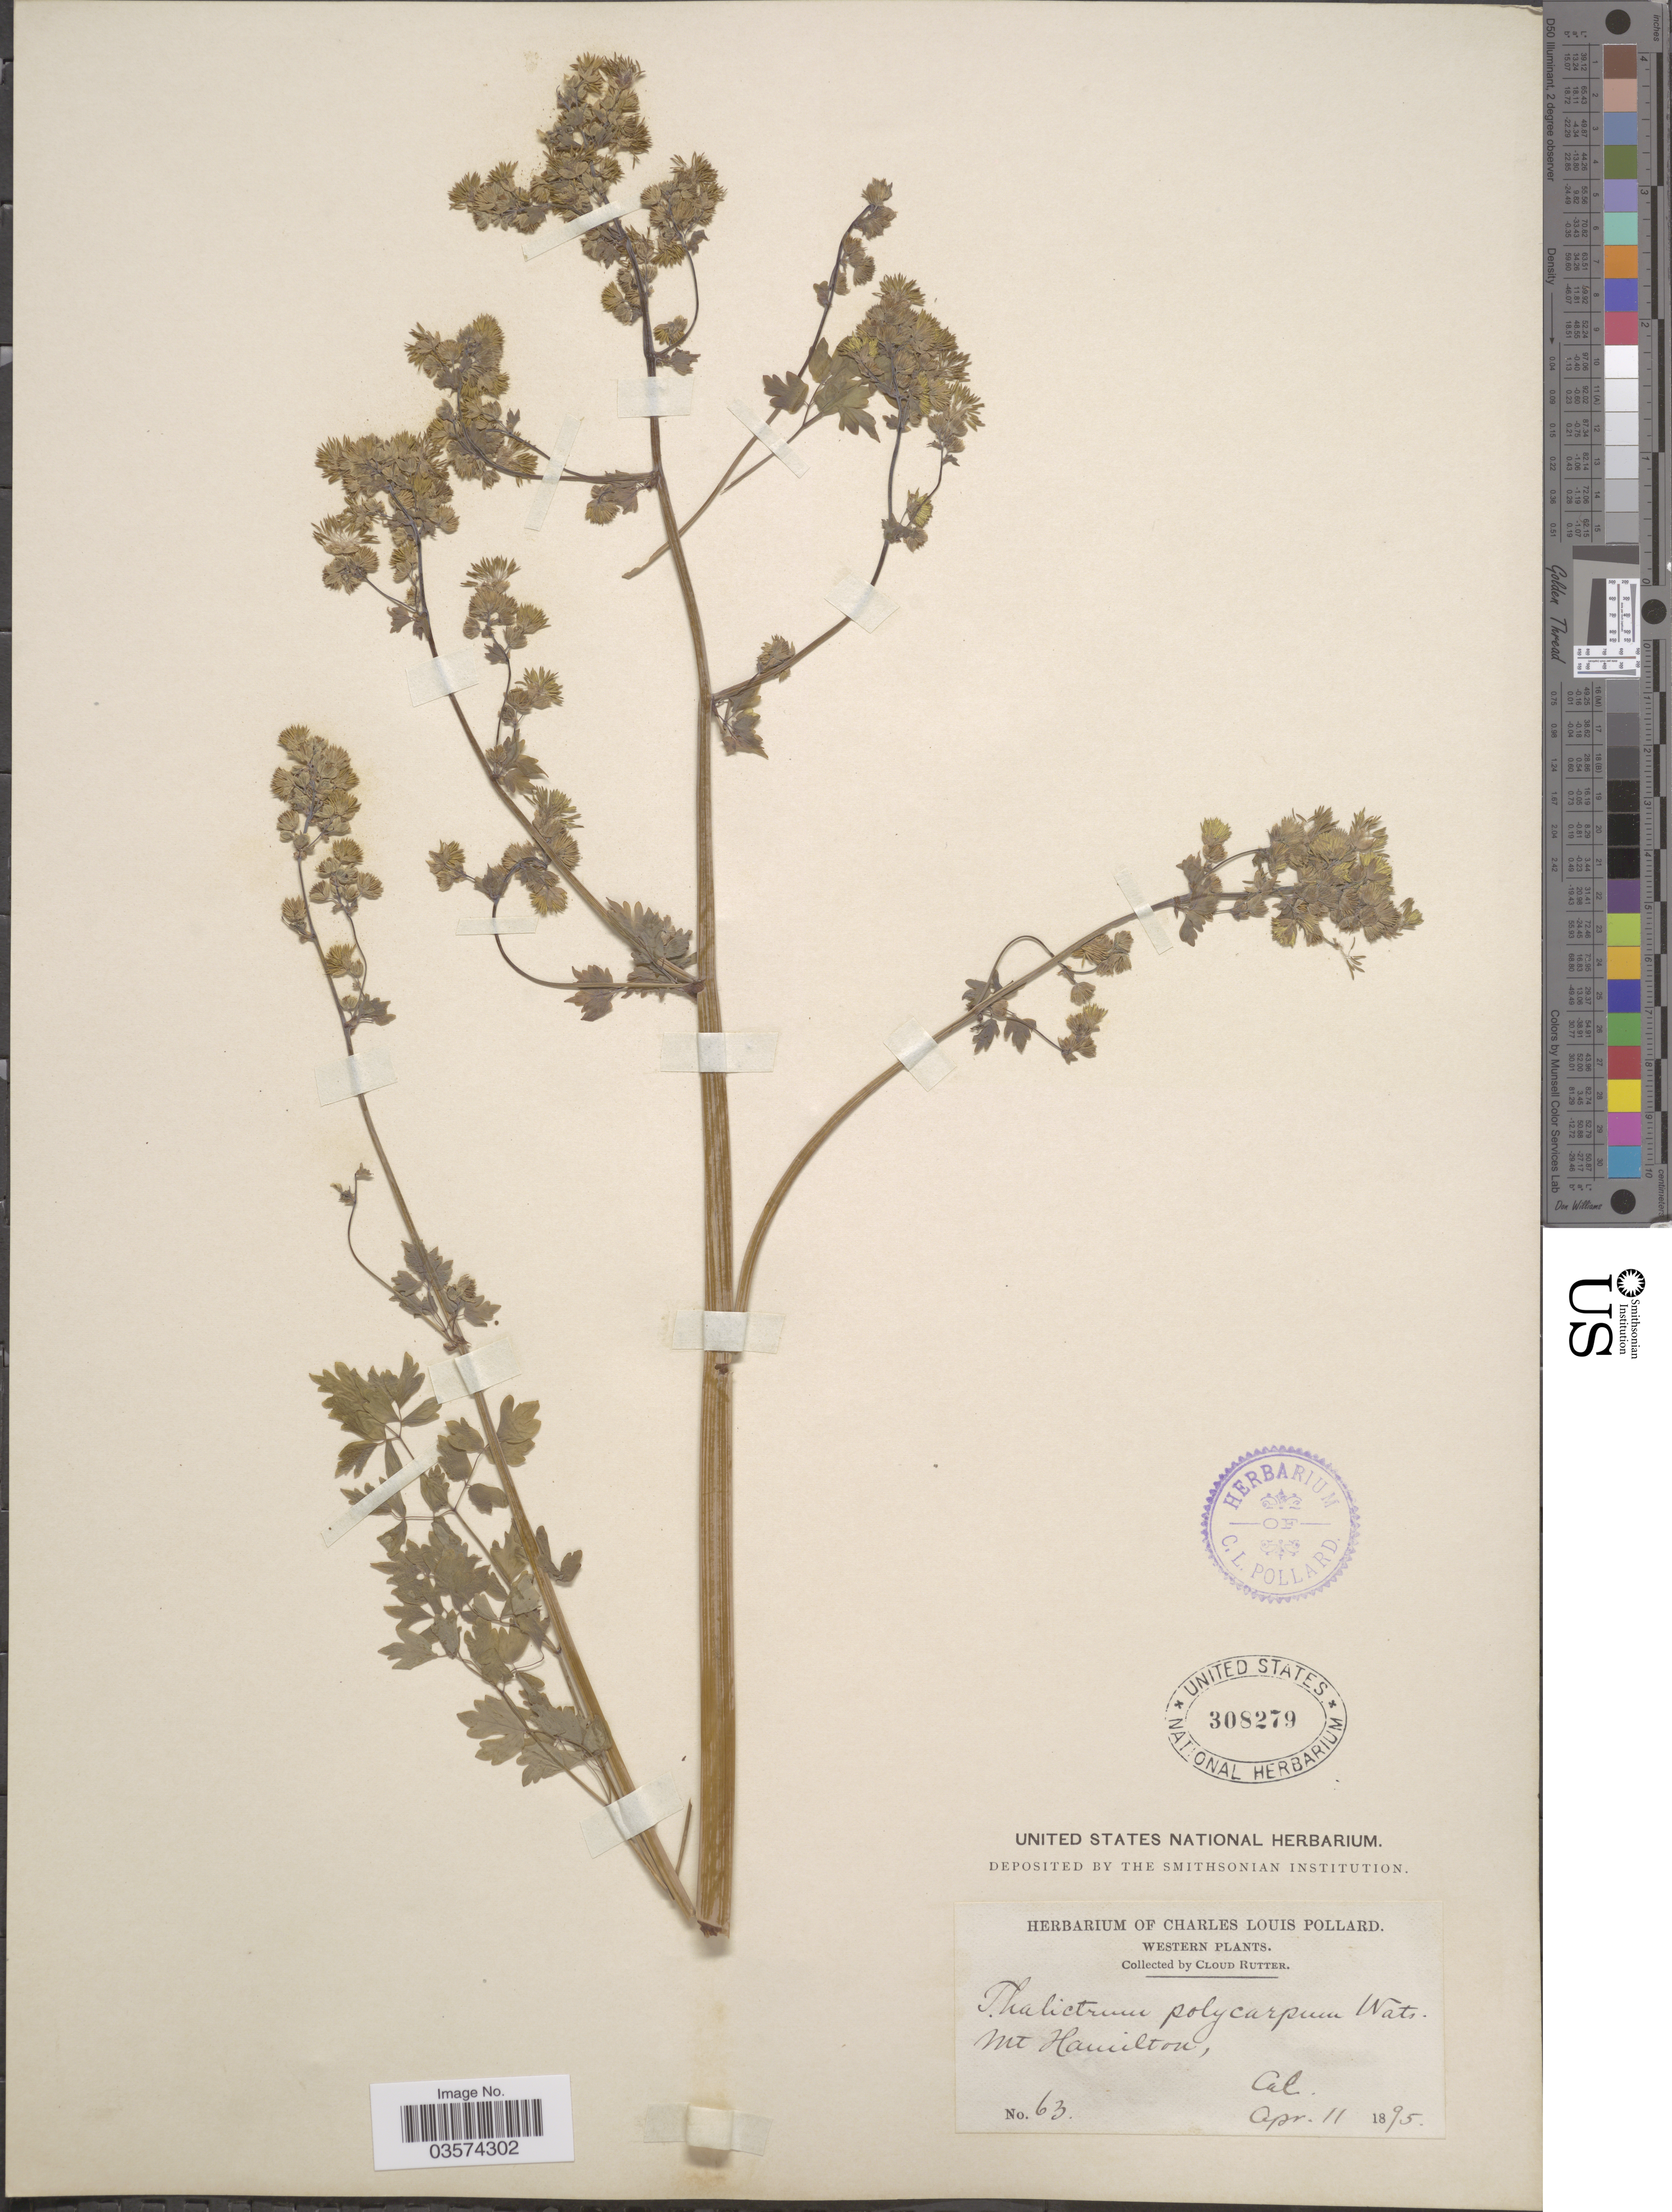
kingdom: Plantae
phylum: Tracheophyta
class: Magnoliopsida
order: Ranunculales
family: Ranunculaceae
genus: Thalictrum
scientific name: Thalictrum polycarpum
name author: (Torr.) S. Watson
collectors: C. Rutter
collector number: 63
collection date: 1895-04-11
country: United States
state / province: California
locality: Western. Mt Hamilton.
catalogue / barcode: US 308279